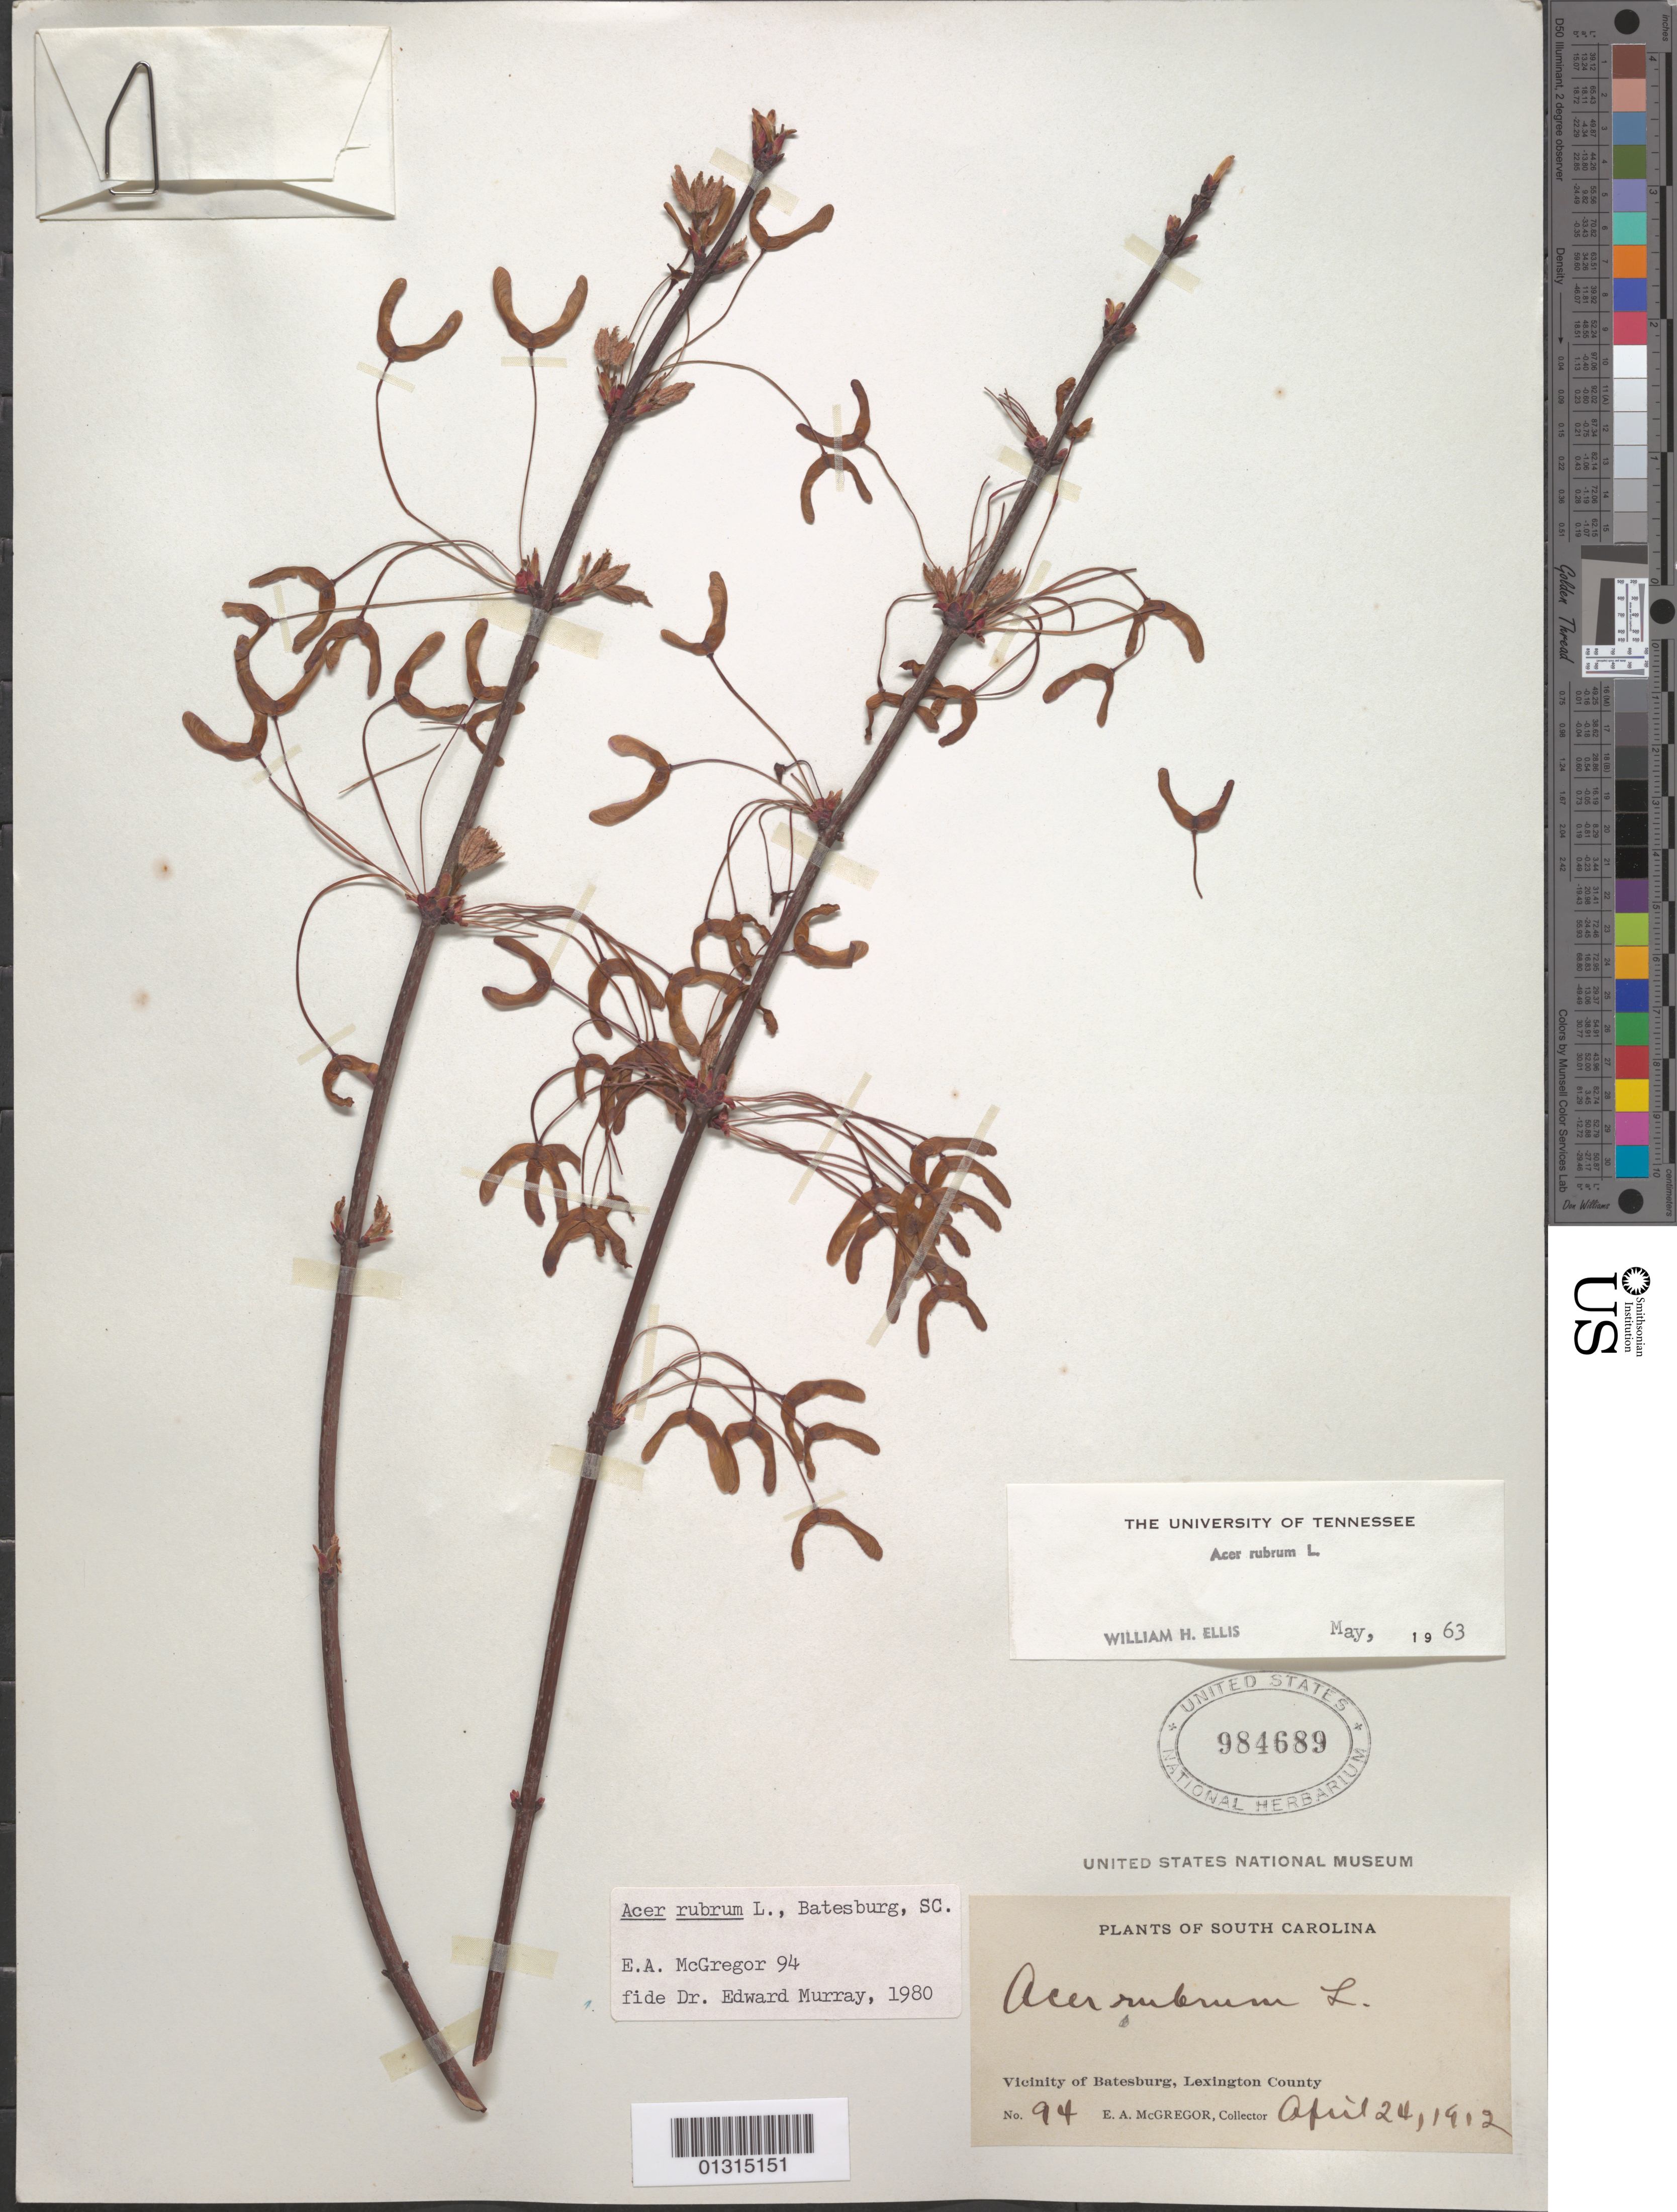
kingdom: Plantae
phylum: Tracheophyta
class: Magnoliopsida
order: Sapindales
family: Sapindaceae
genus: Acer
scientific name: Acer rubrum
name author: L.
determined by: Murray, Edward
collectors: E. A. McGregor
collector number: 94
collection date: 1912-04-24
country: United States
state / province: South Carolina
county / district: Lexington County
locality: Lexington County, vicinity of Batesburg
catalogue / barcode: US 984689